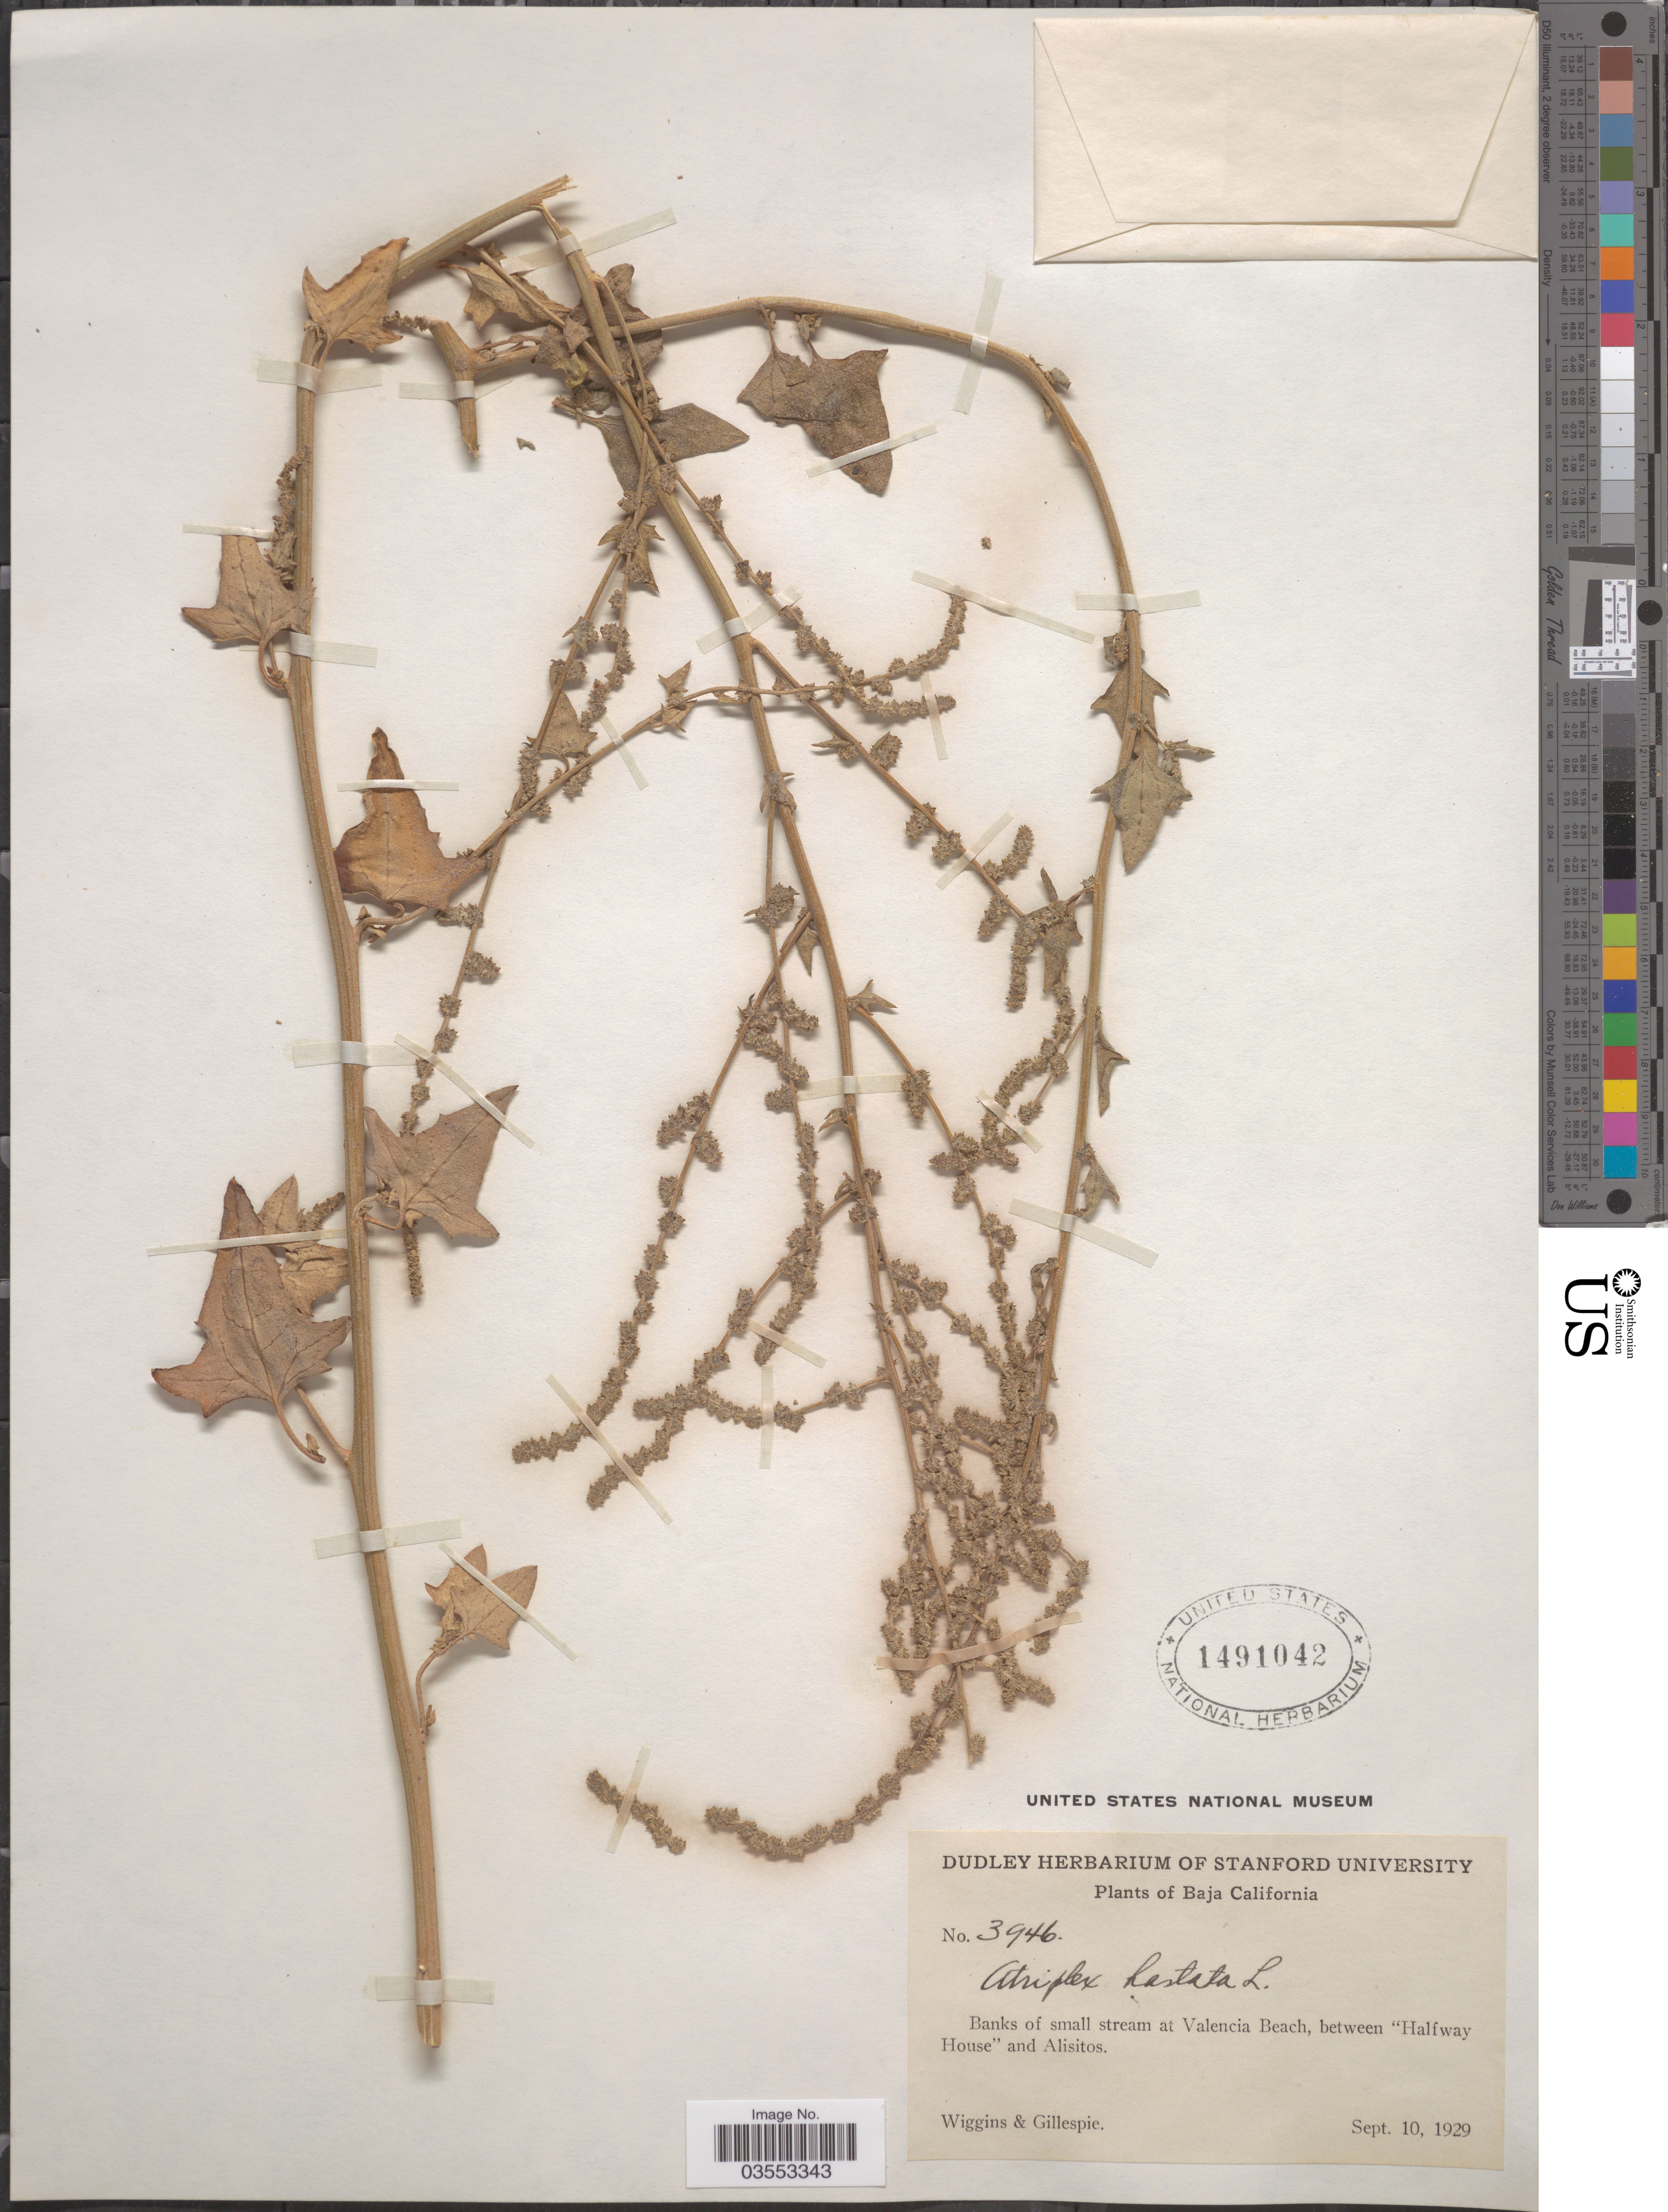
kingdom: Plantae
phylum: Tracheophyta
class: Magnoliopsida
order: Caryophyllales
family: Amaranthaceae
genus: Atriplex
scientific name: Atriplex patula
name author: L.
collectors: -- Wiggins & -- Gillespie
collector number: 3946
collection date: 1929-09-10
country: Mexico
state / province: Baja California Norte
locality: Banks of small stream at Valencia Beach, between 'Halfway House' and Alisitos.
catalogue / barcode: US 1491042